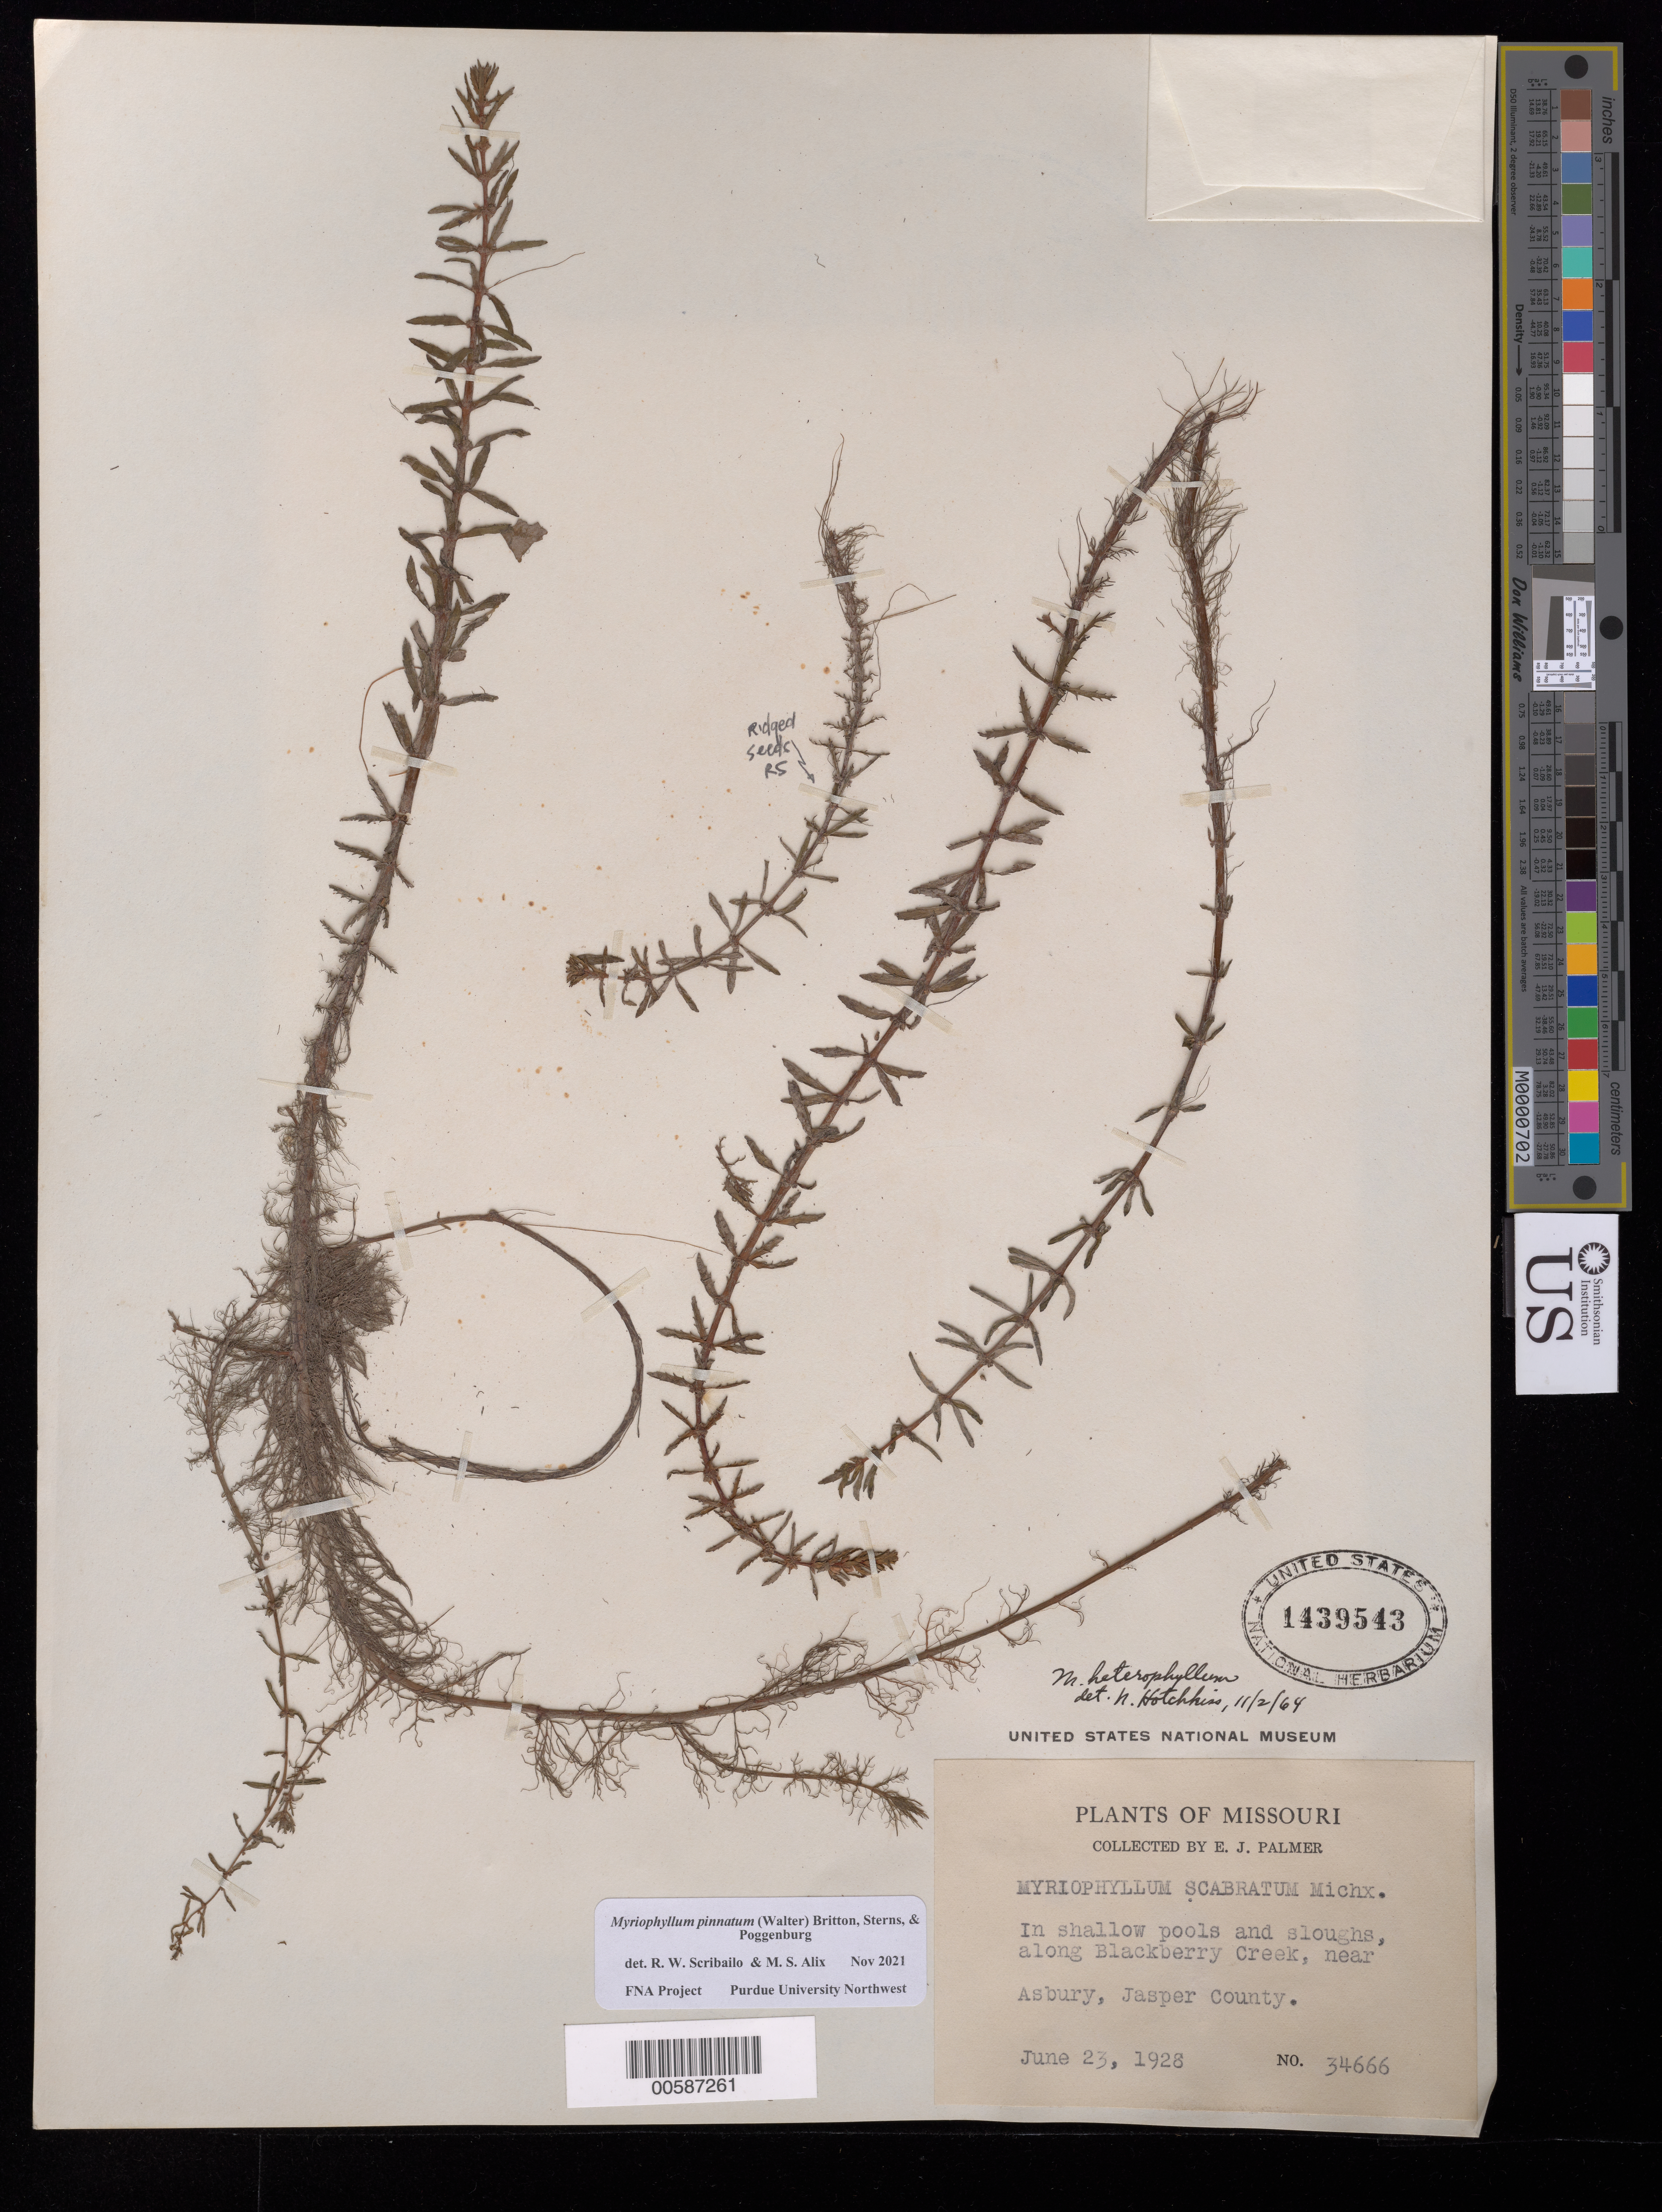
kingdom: Plantae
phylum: Tracheophyta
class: Magnoliopsida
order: Saxifragales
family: Haloragaceae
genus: Myriophyllum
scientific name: Myriophyllum pinnatum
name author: (Walter) Britton, Stearns & Poggenb.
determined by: Scribailo, R. W.; Alix, M. S.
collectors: E. J. Palmer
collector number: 34666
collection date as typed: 23 Jun 1928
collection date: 1928-06-23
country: United States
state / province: Missouri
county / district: Jasper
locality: Blackberry Creek, near Asbury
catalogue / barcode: US 1439543